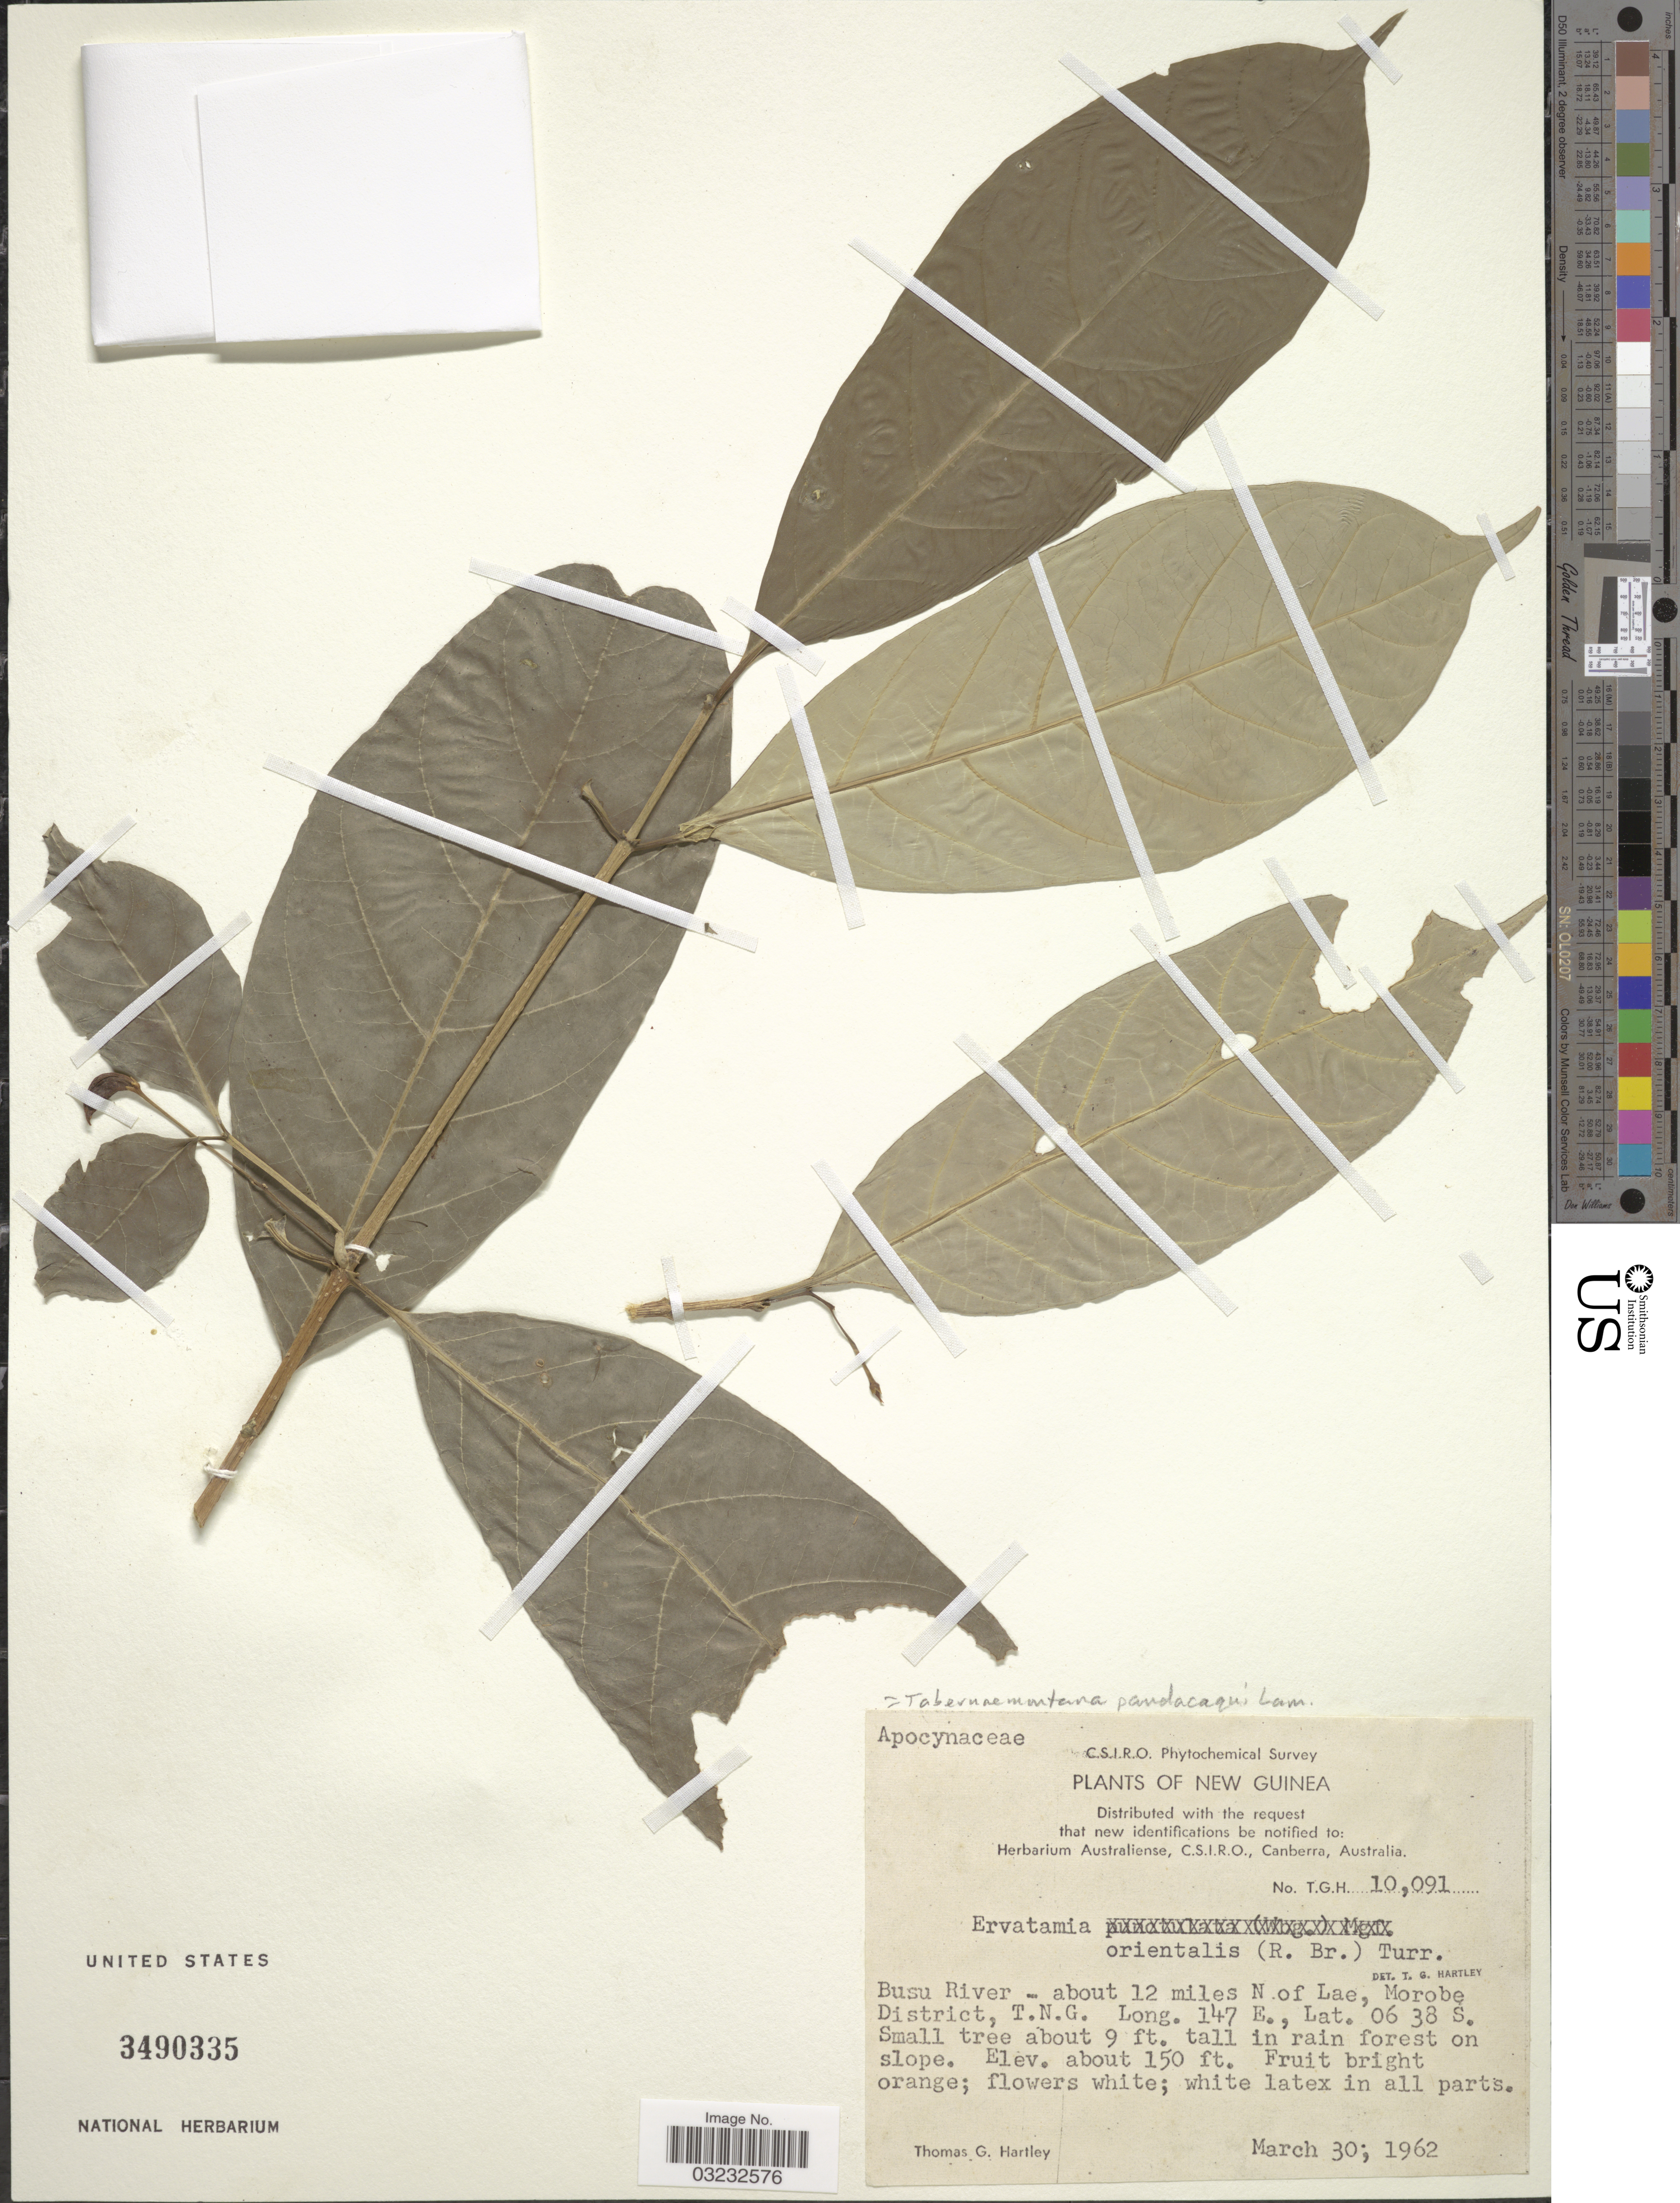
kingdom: Plantae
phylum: Tracheophyta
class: Magnoliopsida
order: Gentianales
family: Apocynaceae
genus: Tabernaemontana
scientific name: Tabernaemontana pandacaqui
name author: Poir.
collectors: T. G. Hartley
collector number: TGH10091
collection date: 1962-03-30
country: Papua New Guinea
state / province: Morobe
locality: New Guinea, Busu River - about 12 miles N of Lae, Morobe District, T.N.G.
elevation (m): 46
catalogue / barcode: US 3490335